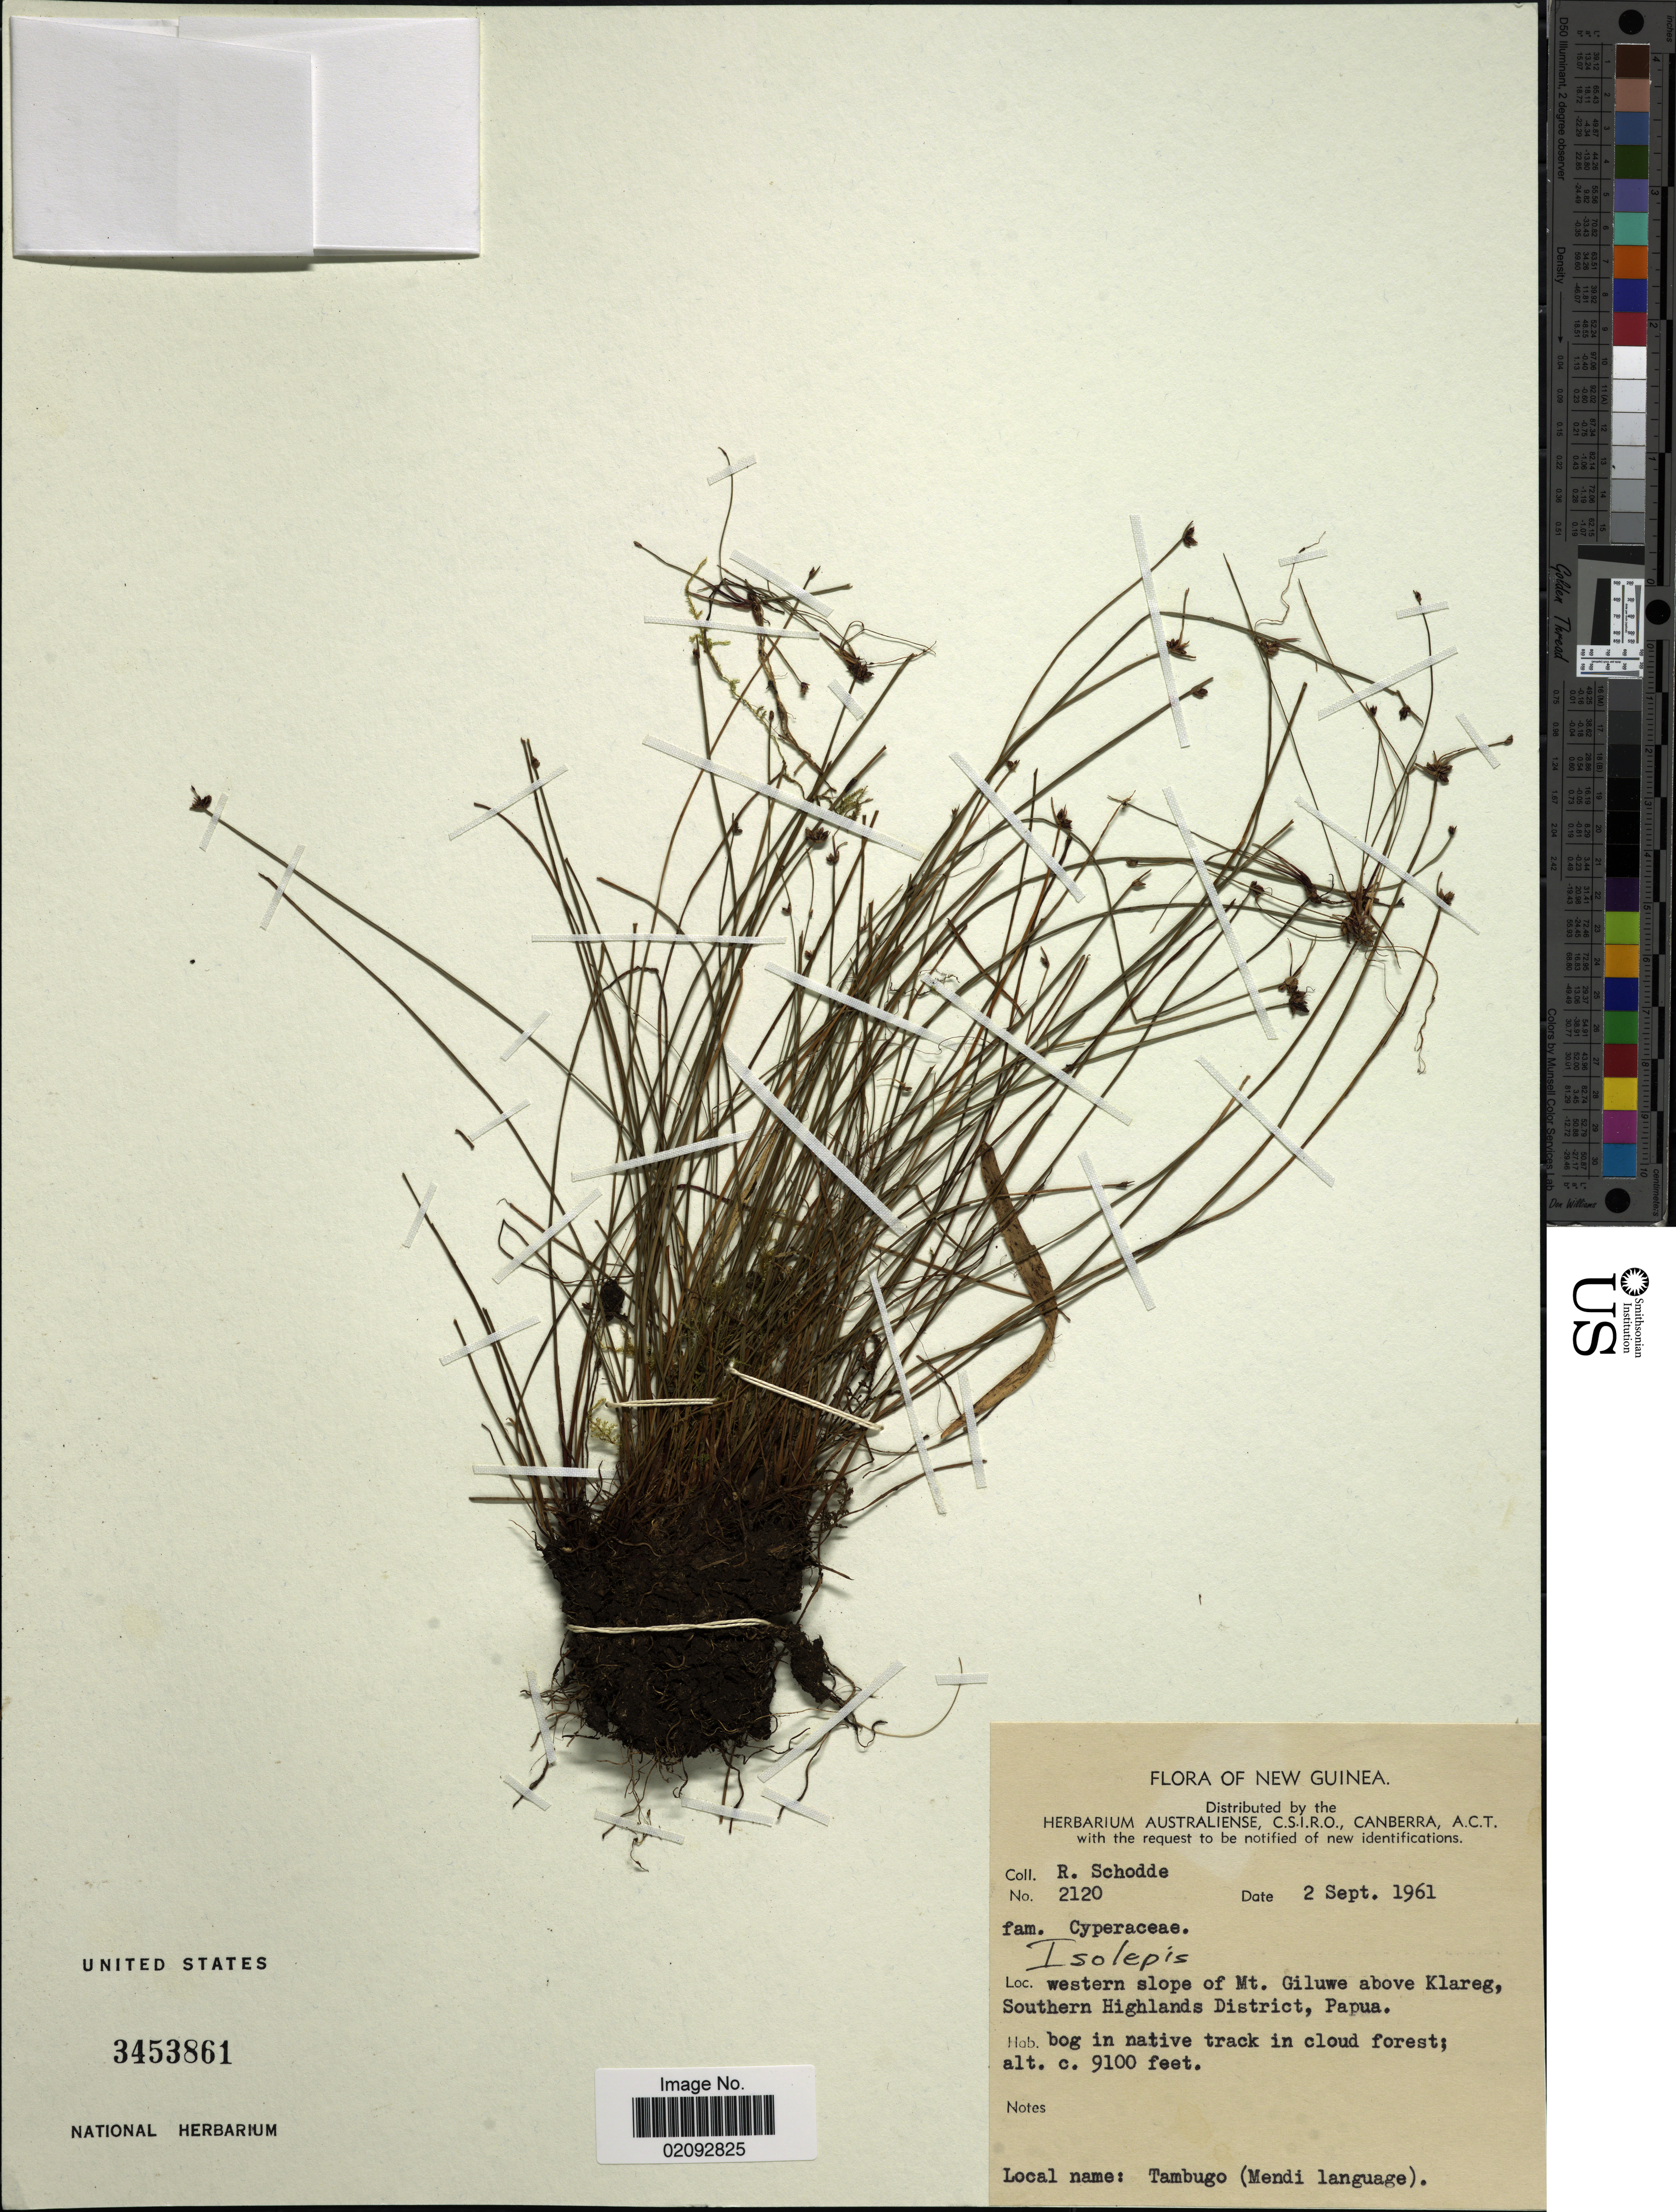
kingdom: Plantae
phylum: Tracheophyta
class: Liliopsida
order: Poales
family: Cyperaceae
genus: Isolepis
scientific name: Isolepis subtilissima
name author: Boeckeler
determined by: Strong, Mark T., (BOT), Smithsonian Institution - National Museum of Natural History (UNITED STATES)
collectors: R. Schodde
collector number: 2120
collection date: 1961-09-02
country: Papua New Guinea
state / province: Southern Highlands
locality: New Guinea, Western slope of Mt Giluwe above Klareg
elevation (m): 2774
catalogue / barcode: US 3453861